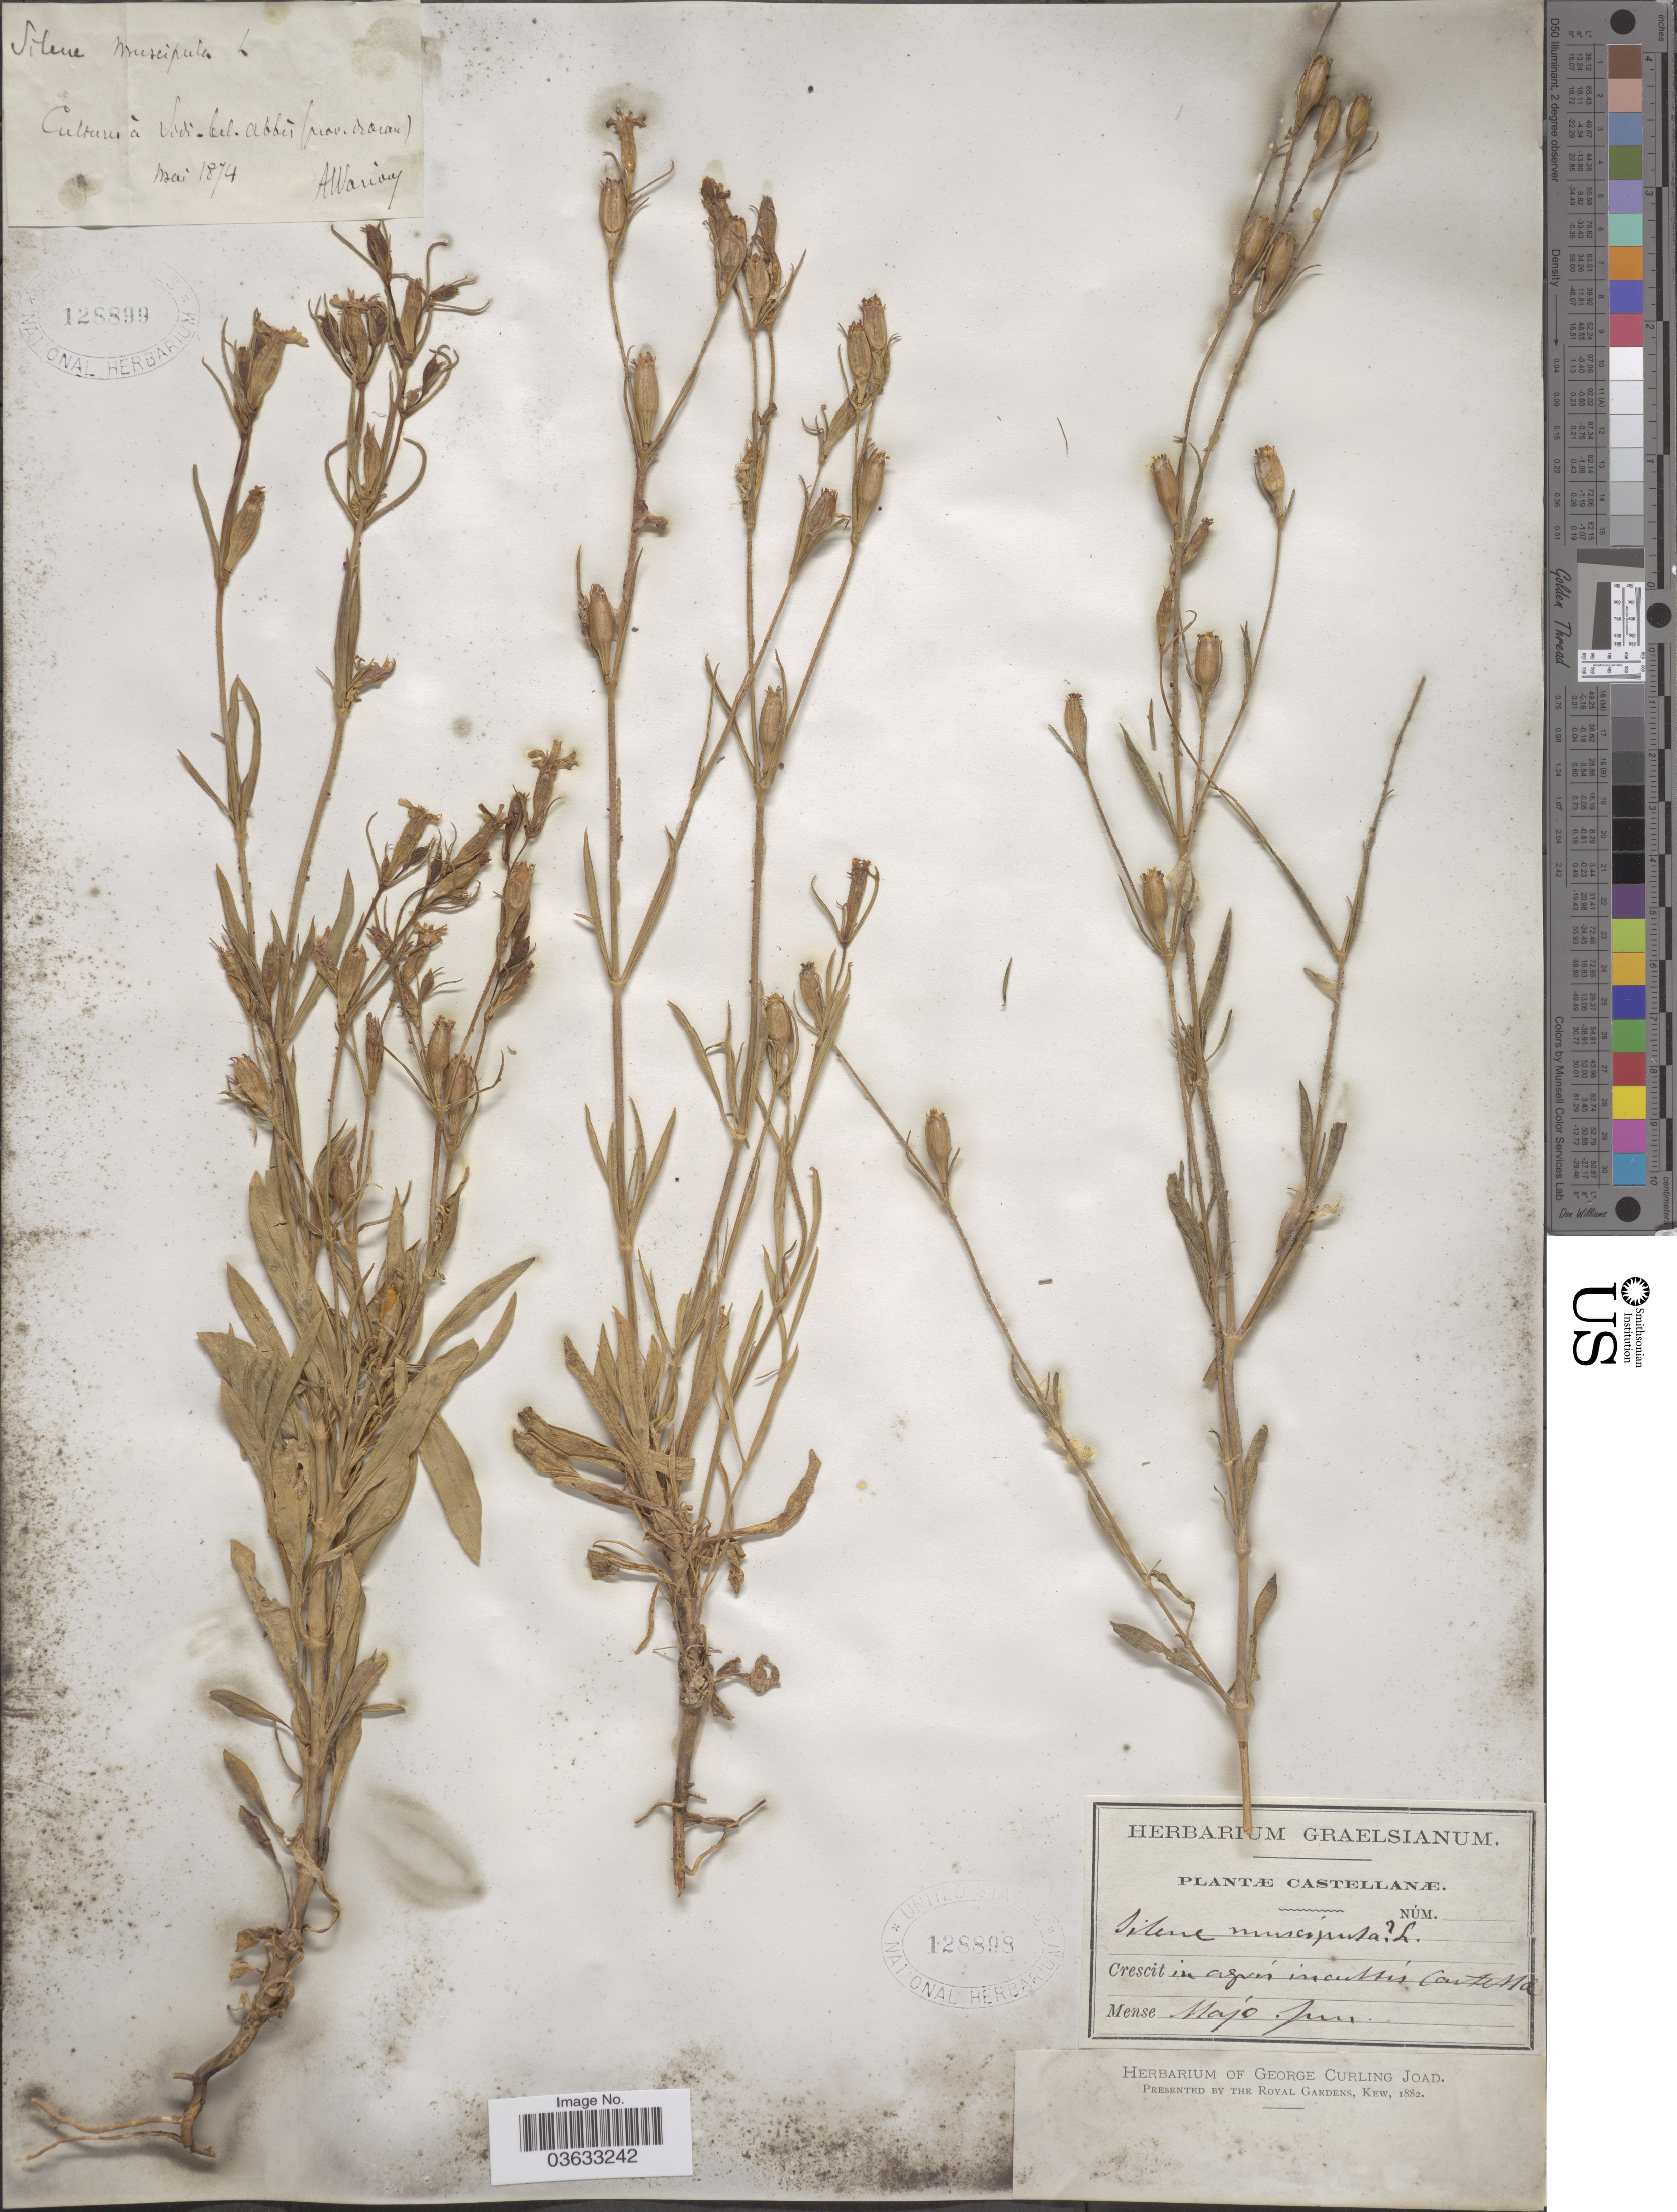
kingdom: Plantae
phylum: Tracheophyta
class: Magnoliopsida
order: Caryophyllales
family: Caryophyllaceae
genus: Silene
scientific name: Silene muscipula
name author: L.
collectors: A. Warion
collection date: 1874-05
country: Algeria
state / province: Oran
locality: Cultures à Sidi-Cel. Abbès.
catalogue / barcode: US 128899